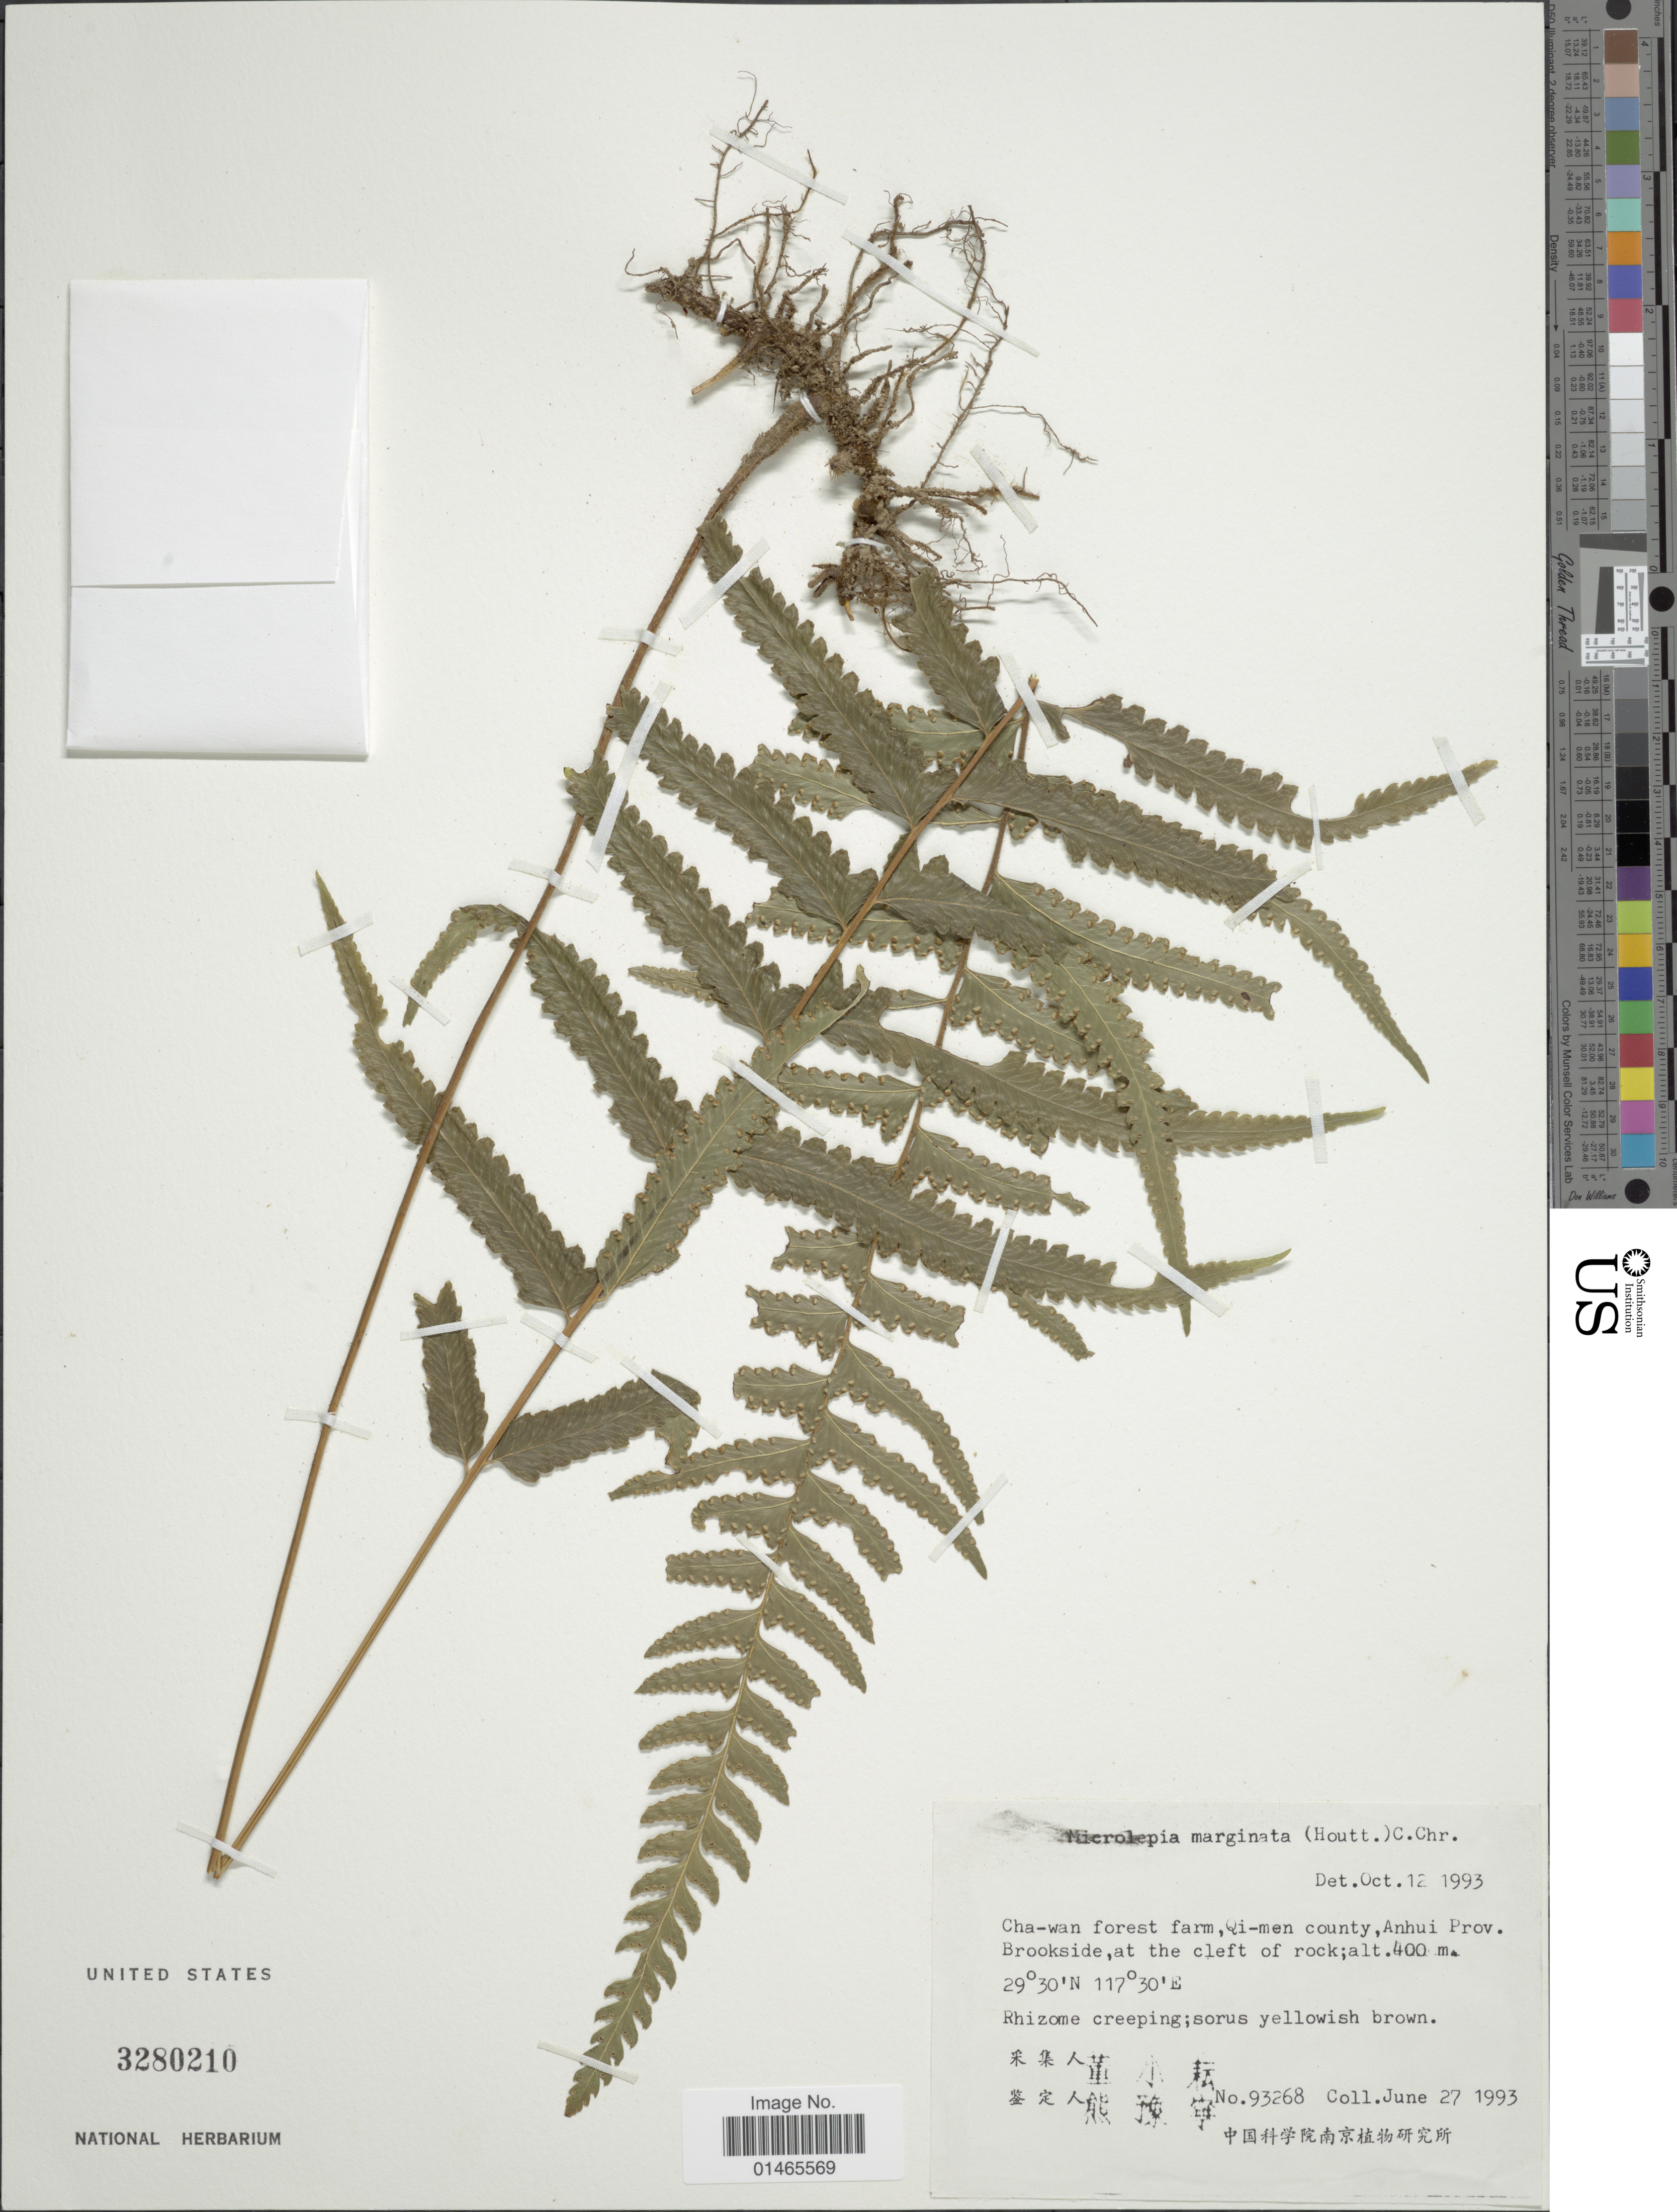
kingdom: Plantae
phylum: Tracheophyta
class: Polypodiopsida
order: Polypodiales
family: Dennstaedtiaceae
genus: Microlepia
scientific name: Microlepia marginata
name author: (Houtt.) C. Chr.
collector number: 93268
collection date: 1993-06-27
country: China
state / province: Anhui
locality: Cha-wan forest farm, Qi-men county, Brookside, at the cleft of rock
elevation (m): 400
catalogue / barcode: US 3280210